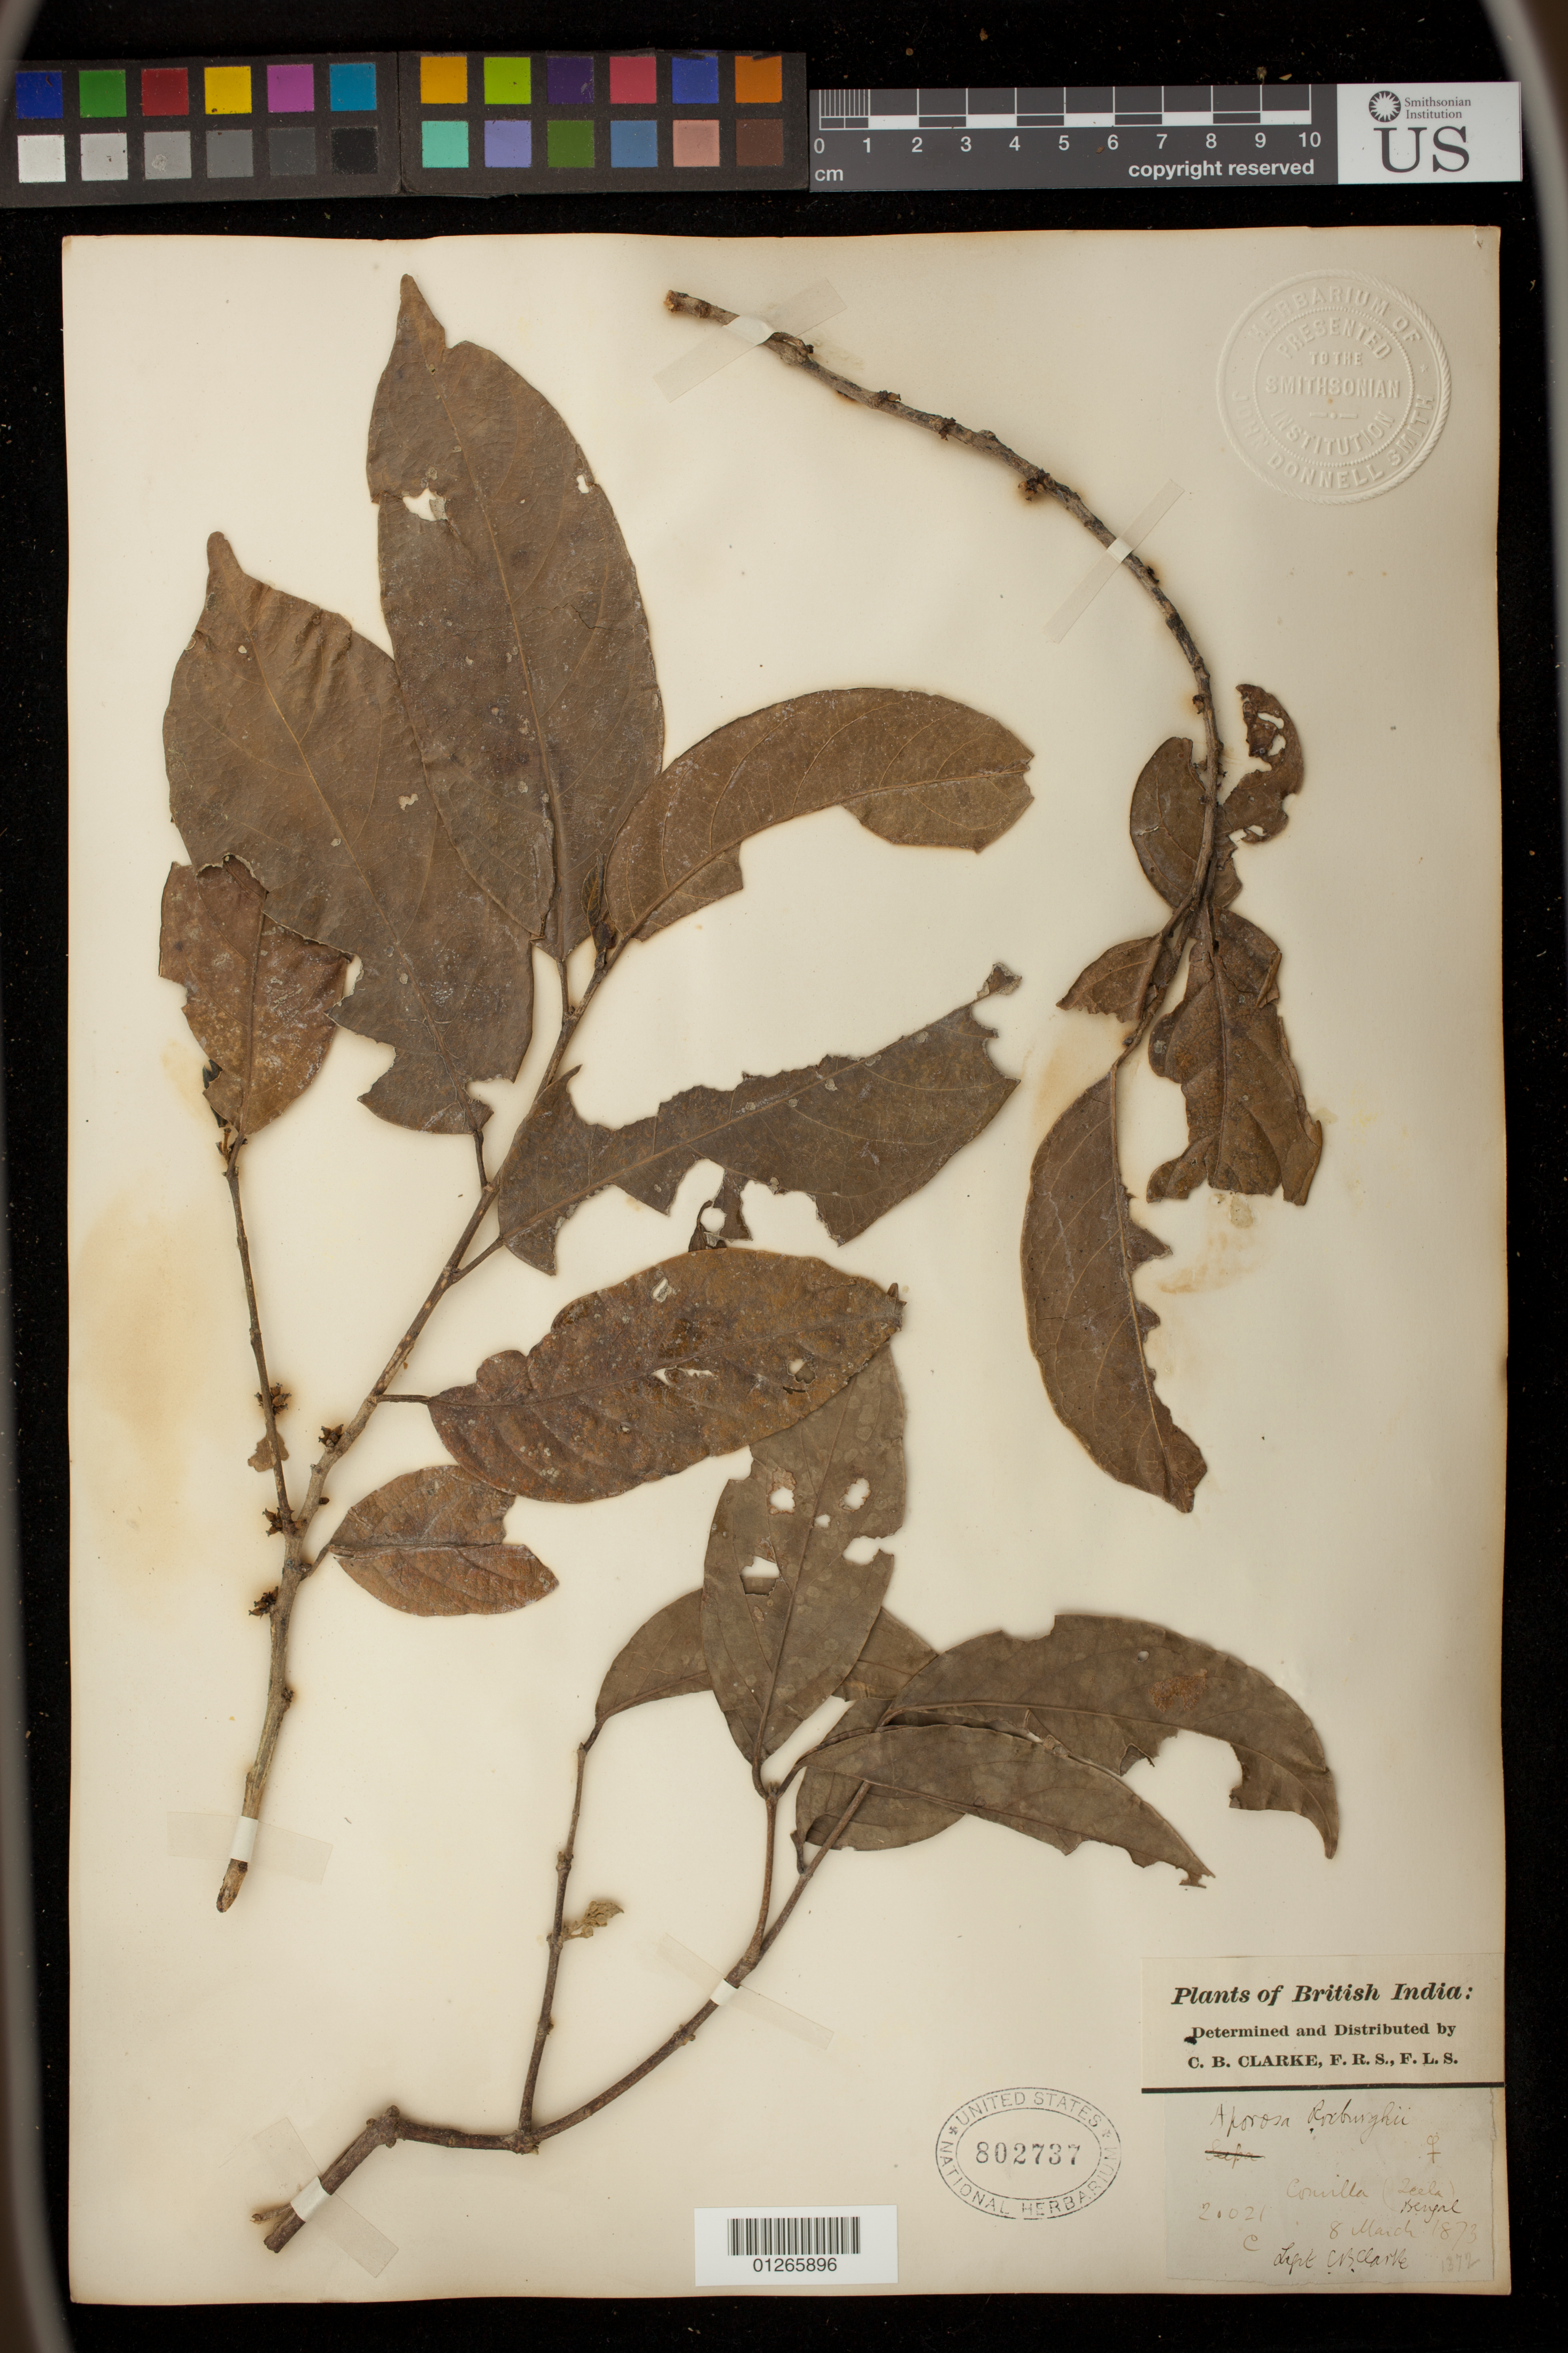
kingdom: Plantae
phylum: Tracheophyta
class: Magnoliopsida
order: Malpighiales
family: Phyllanthaceae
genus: Aporosa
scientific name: Aporosa octandra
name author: (Buch.-Ham. & D. Don) Vickery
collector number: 1372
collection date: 1873-03-08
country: Bangladesh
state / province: Chittagong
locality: British India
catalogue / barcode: US 802737